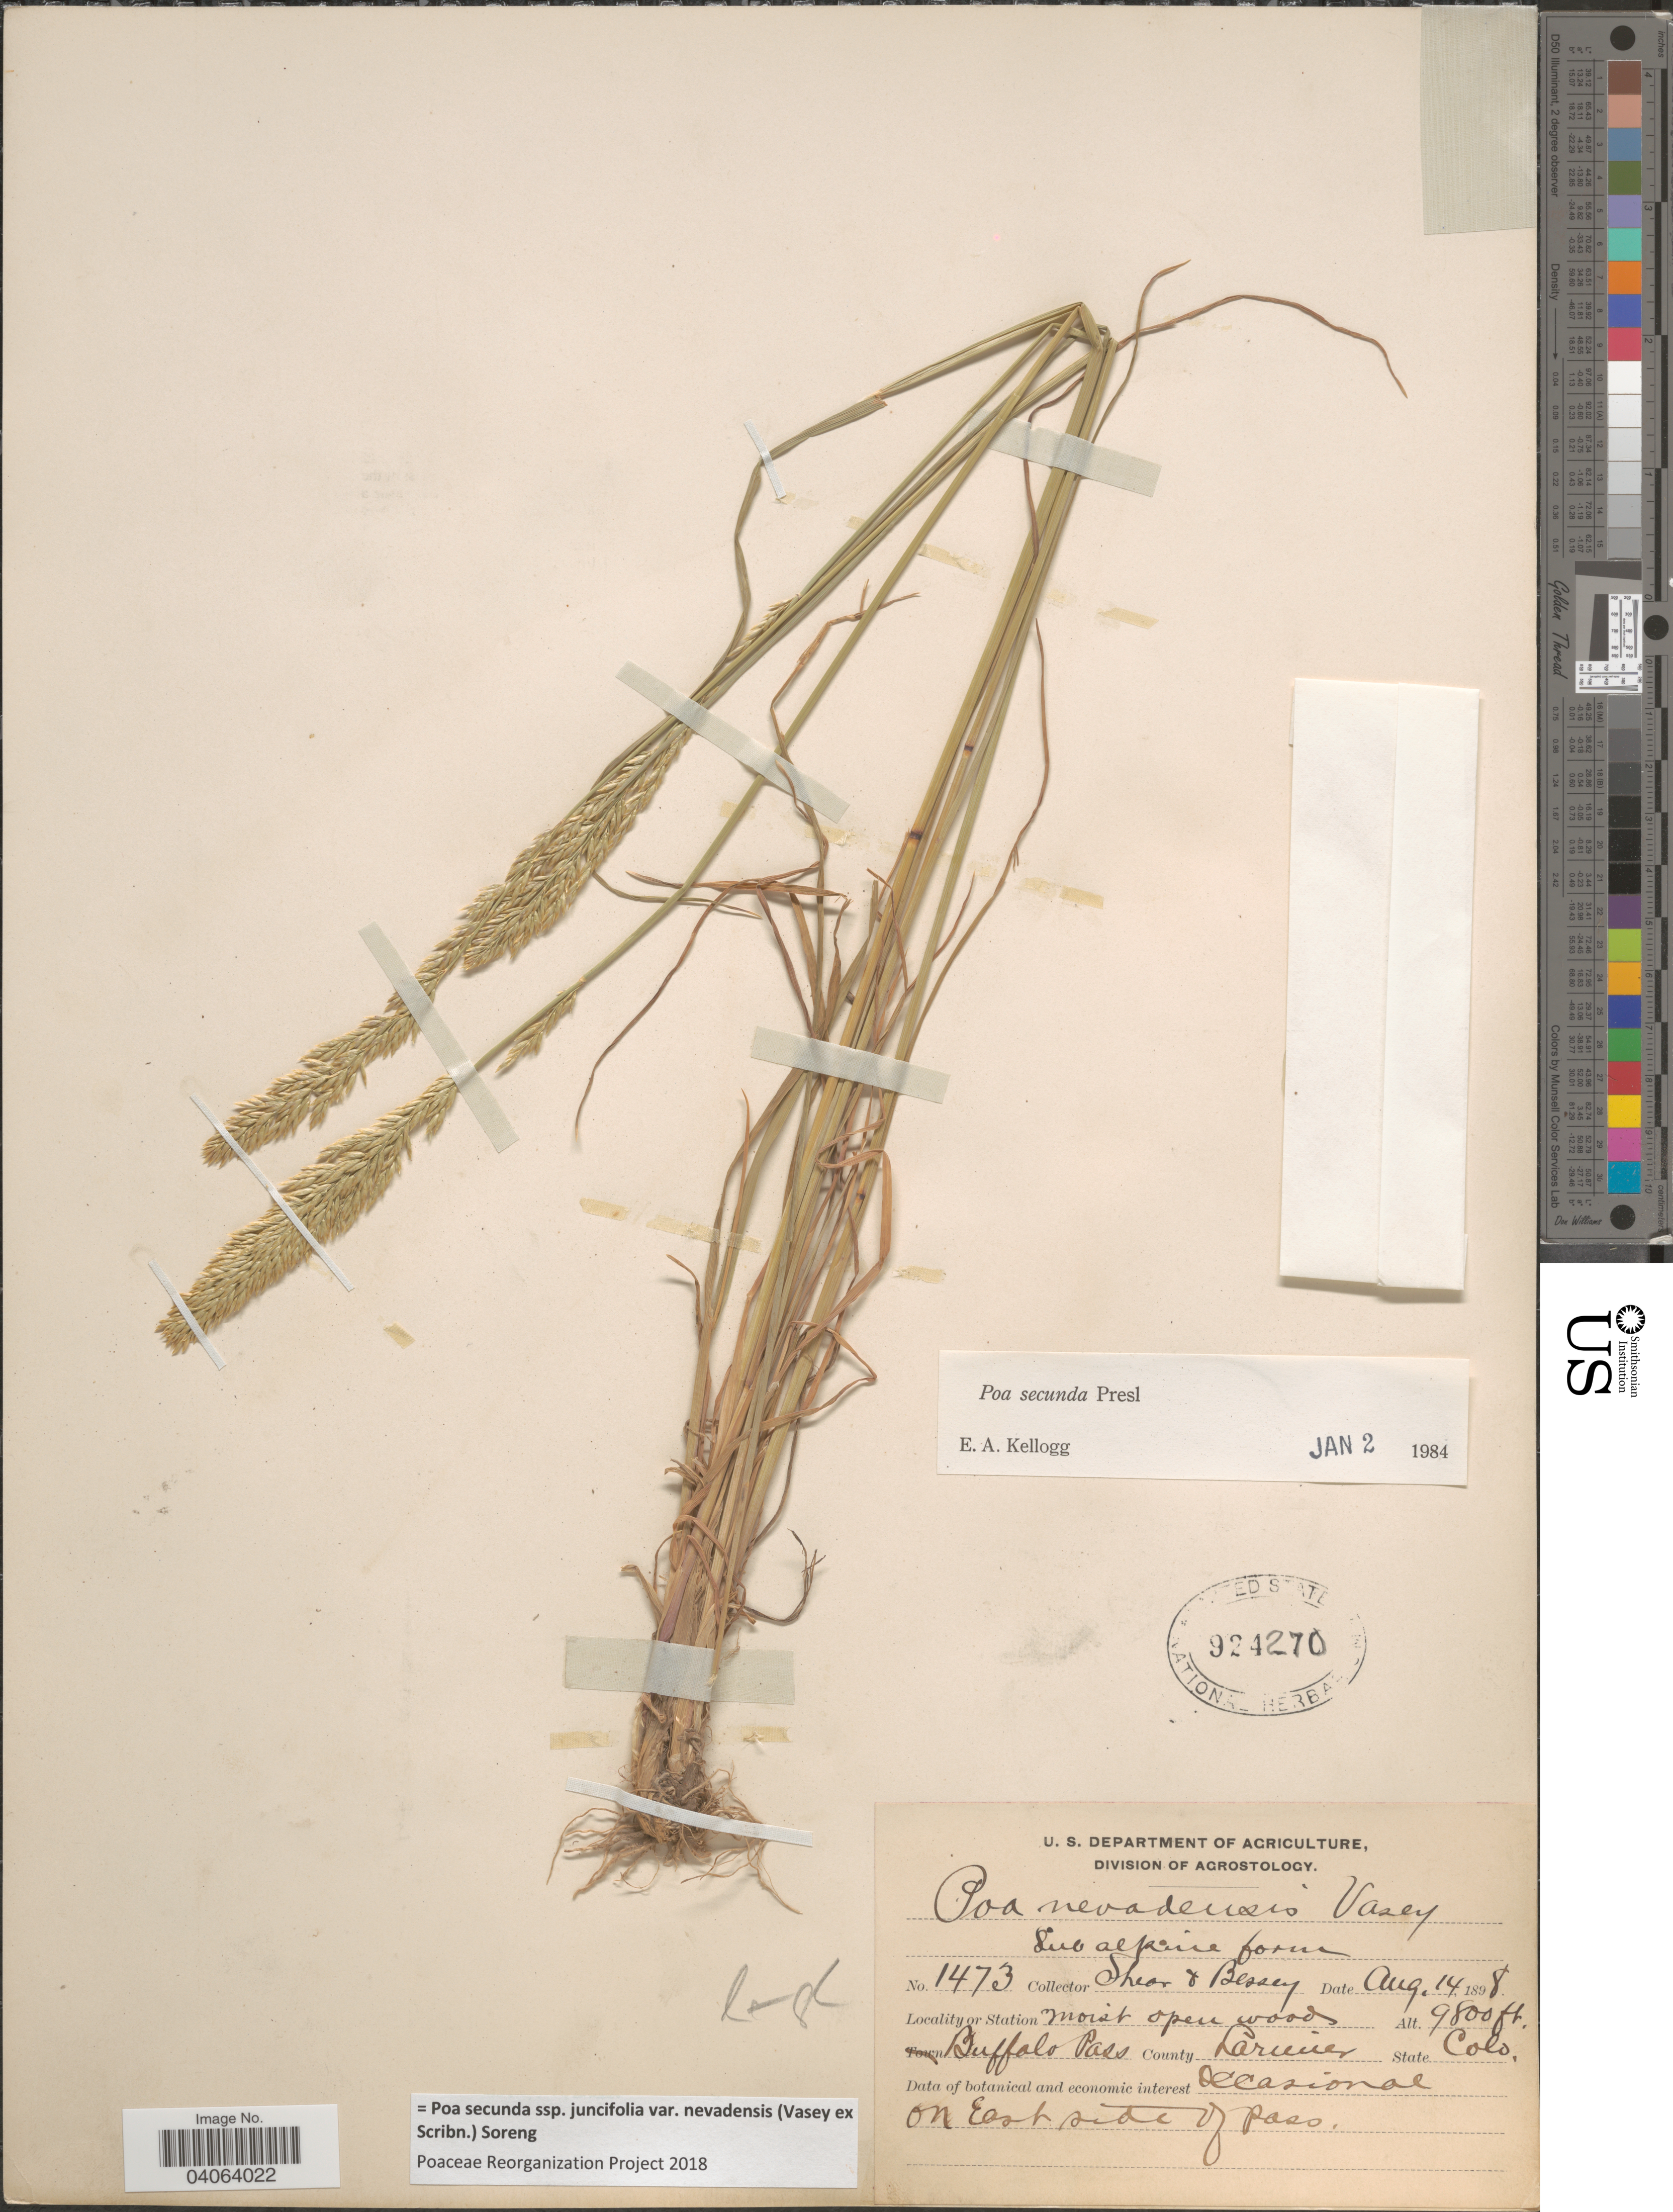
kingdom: Plantae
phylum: Tracheophyta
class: Liliopsida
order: Poales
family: Poaceae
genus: Poa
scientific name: Poa secunda subsp. juncifolia var. nevadensis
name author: (Vasey ex Scribn.) Soreng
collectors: -- Shear & -. Bessey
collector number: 1473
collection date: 1898-08-14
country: United States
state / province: Colorado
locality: Buffalo Pass. County Larimer. On east side of Pass.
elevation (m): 2987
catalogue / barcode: US 924270